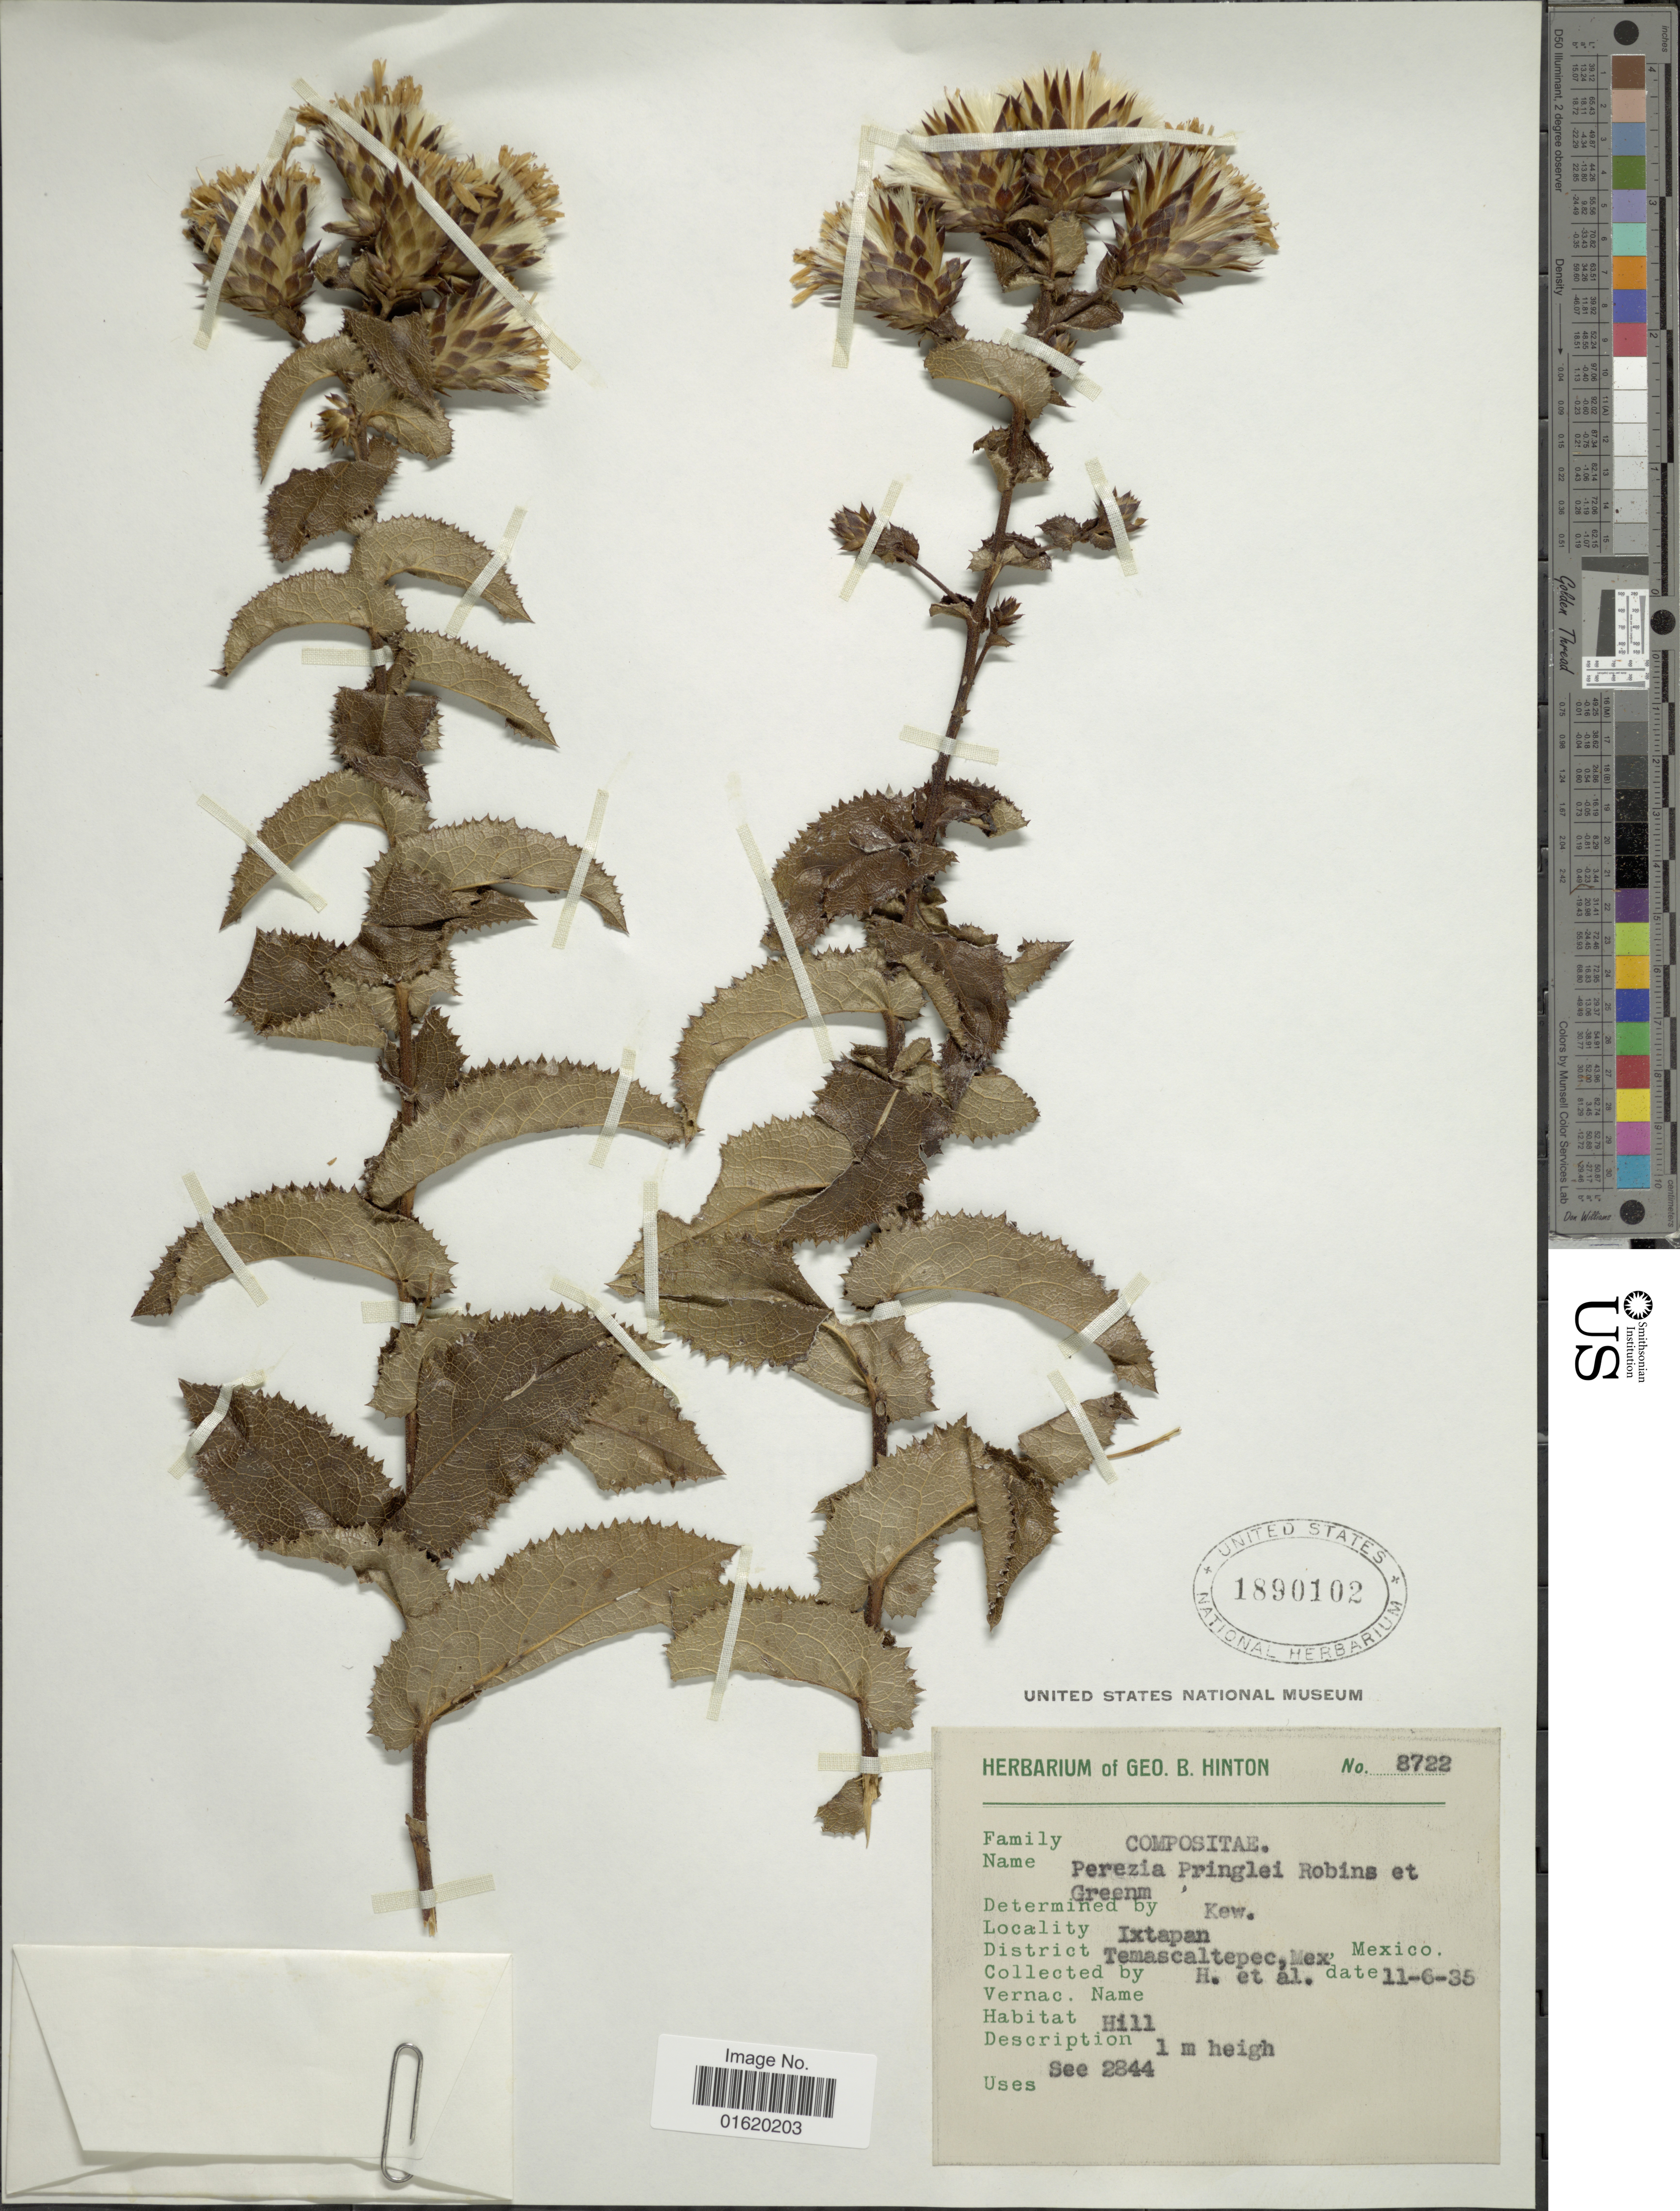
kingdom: Plantae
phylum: Tracheophyta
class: Magnoliopsida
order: Asterales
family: Asteraceae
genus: Acourtia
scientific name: Acourtia pringlei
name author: (B.L. Rob. & Greenm.) Reveal & R.M. King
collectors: G. B. Hinton & et al.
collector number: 8722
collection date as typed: Transcribed d/m/y: 11/6/35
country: Mexico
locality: Ixtapan, Temascaltaepec, hill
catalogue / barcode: US 1890102